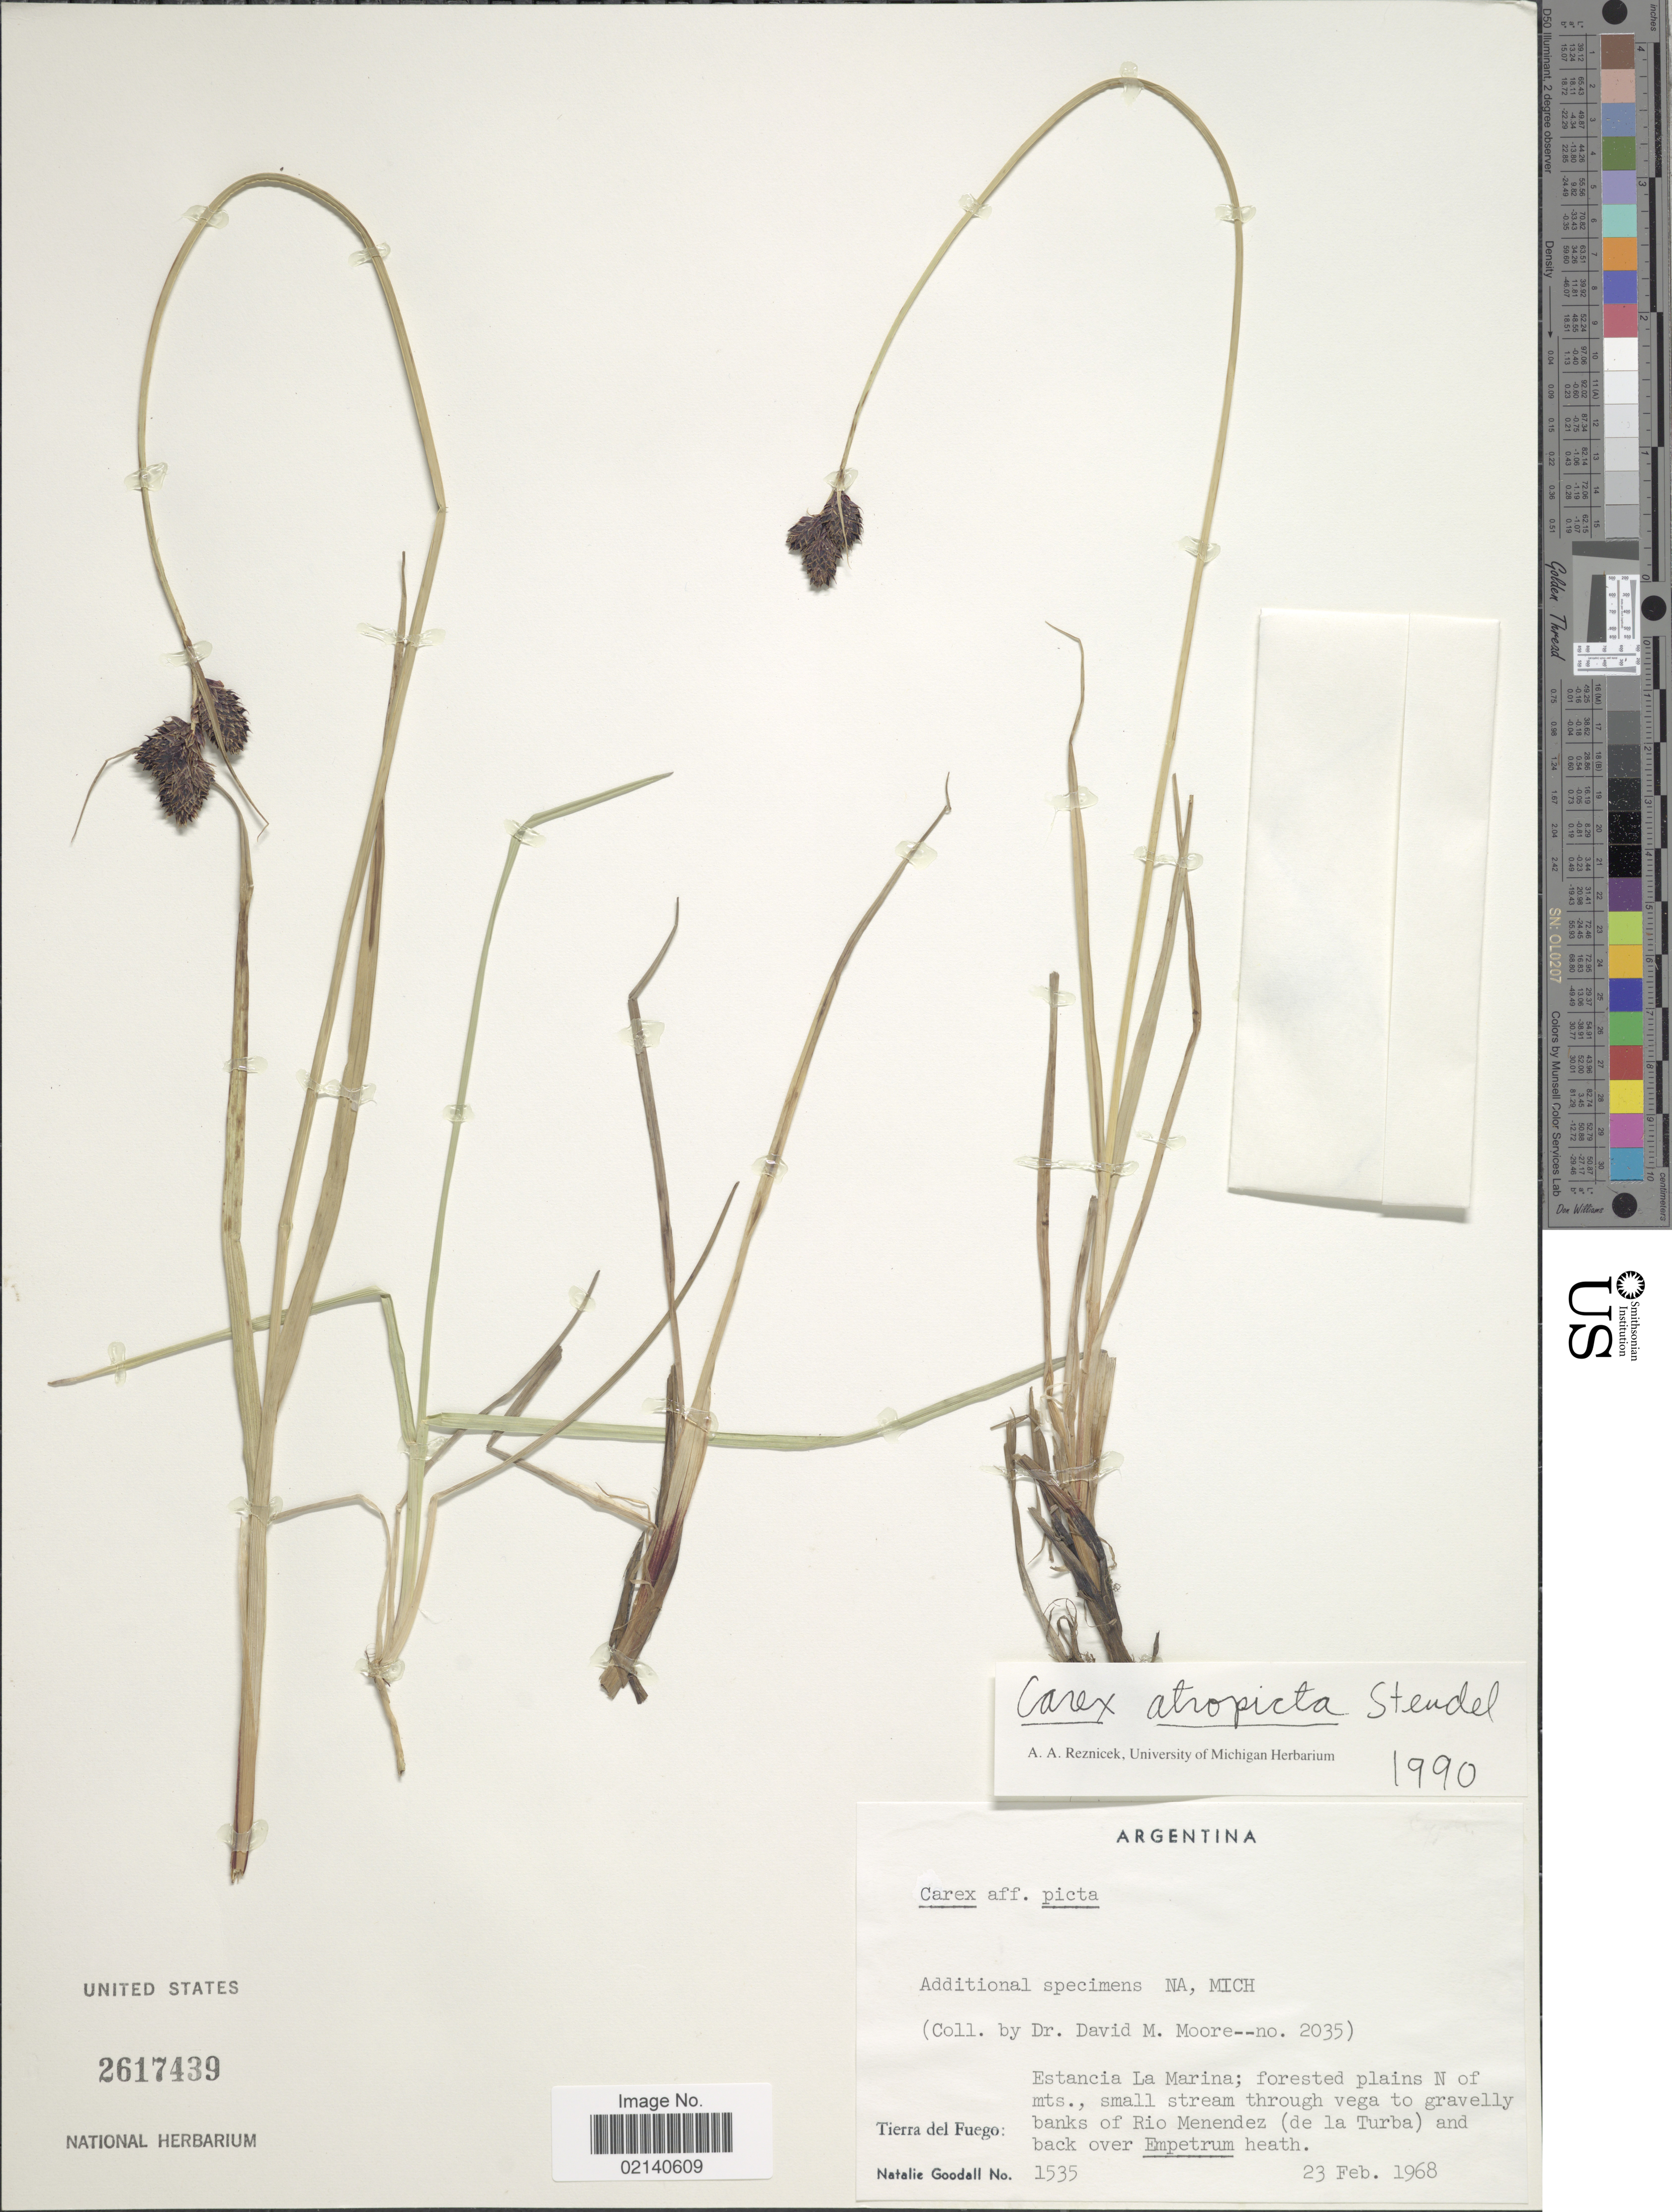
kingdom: Plantae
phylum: Tracheophyta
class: Liliopsida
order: Poales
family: Cyperaceae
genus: Carex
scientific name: Carex atropicta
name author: Steud.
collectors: D. Moore & N. Goodall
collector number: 2035/1535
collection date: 1968-02-23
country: Argentina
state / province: Tierra del Fuego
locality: Estancia La Marina; forested plains N of mts., small stream through vega to gravelly banks of Rio Menendez (de la Turba)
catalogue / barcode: US 2617439